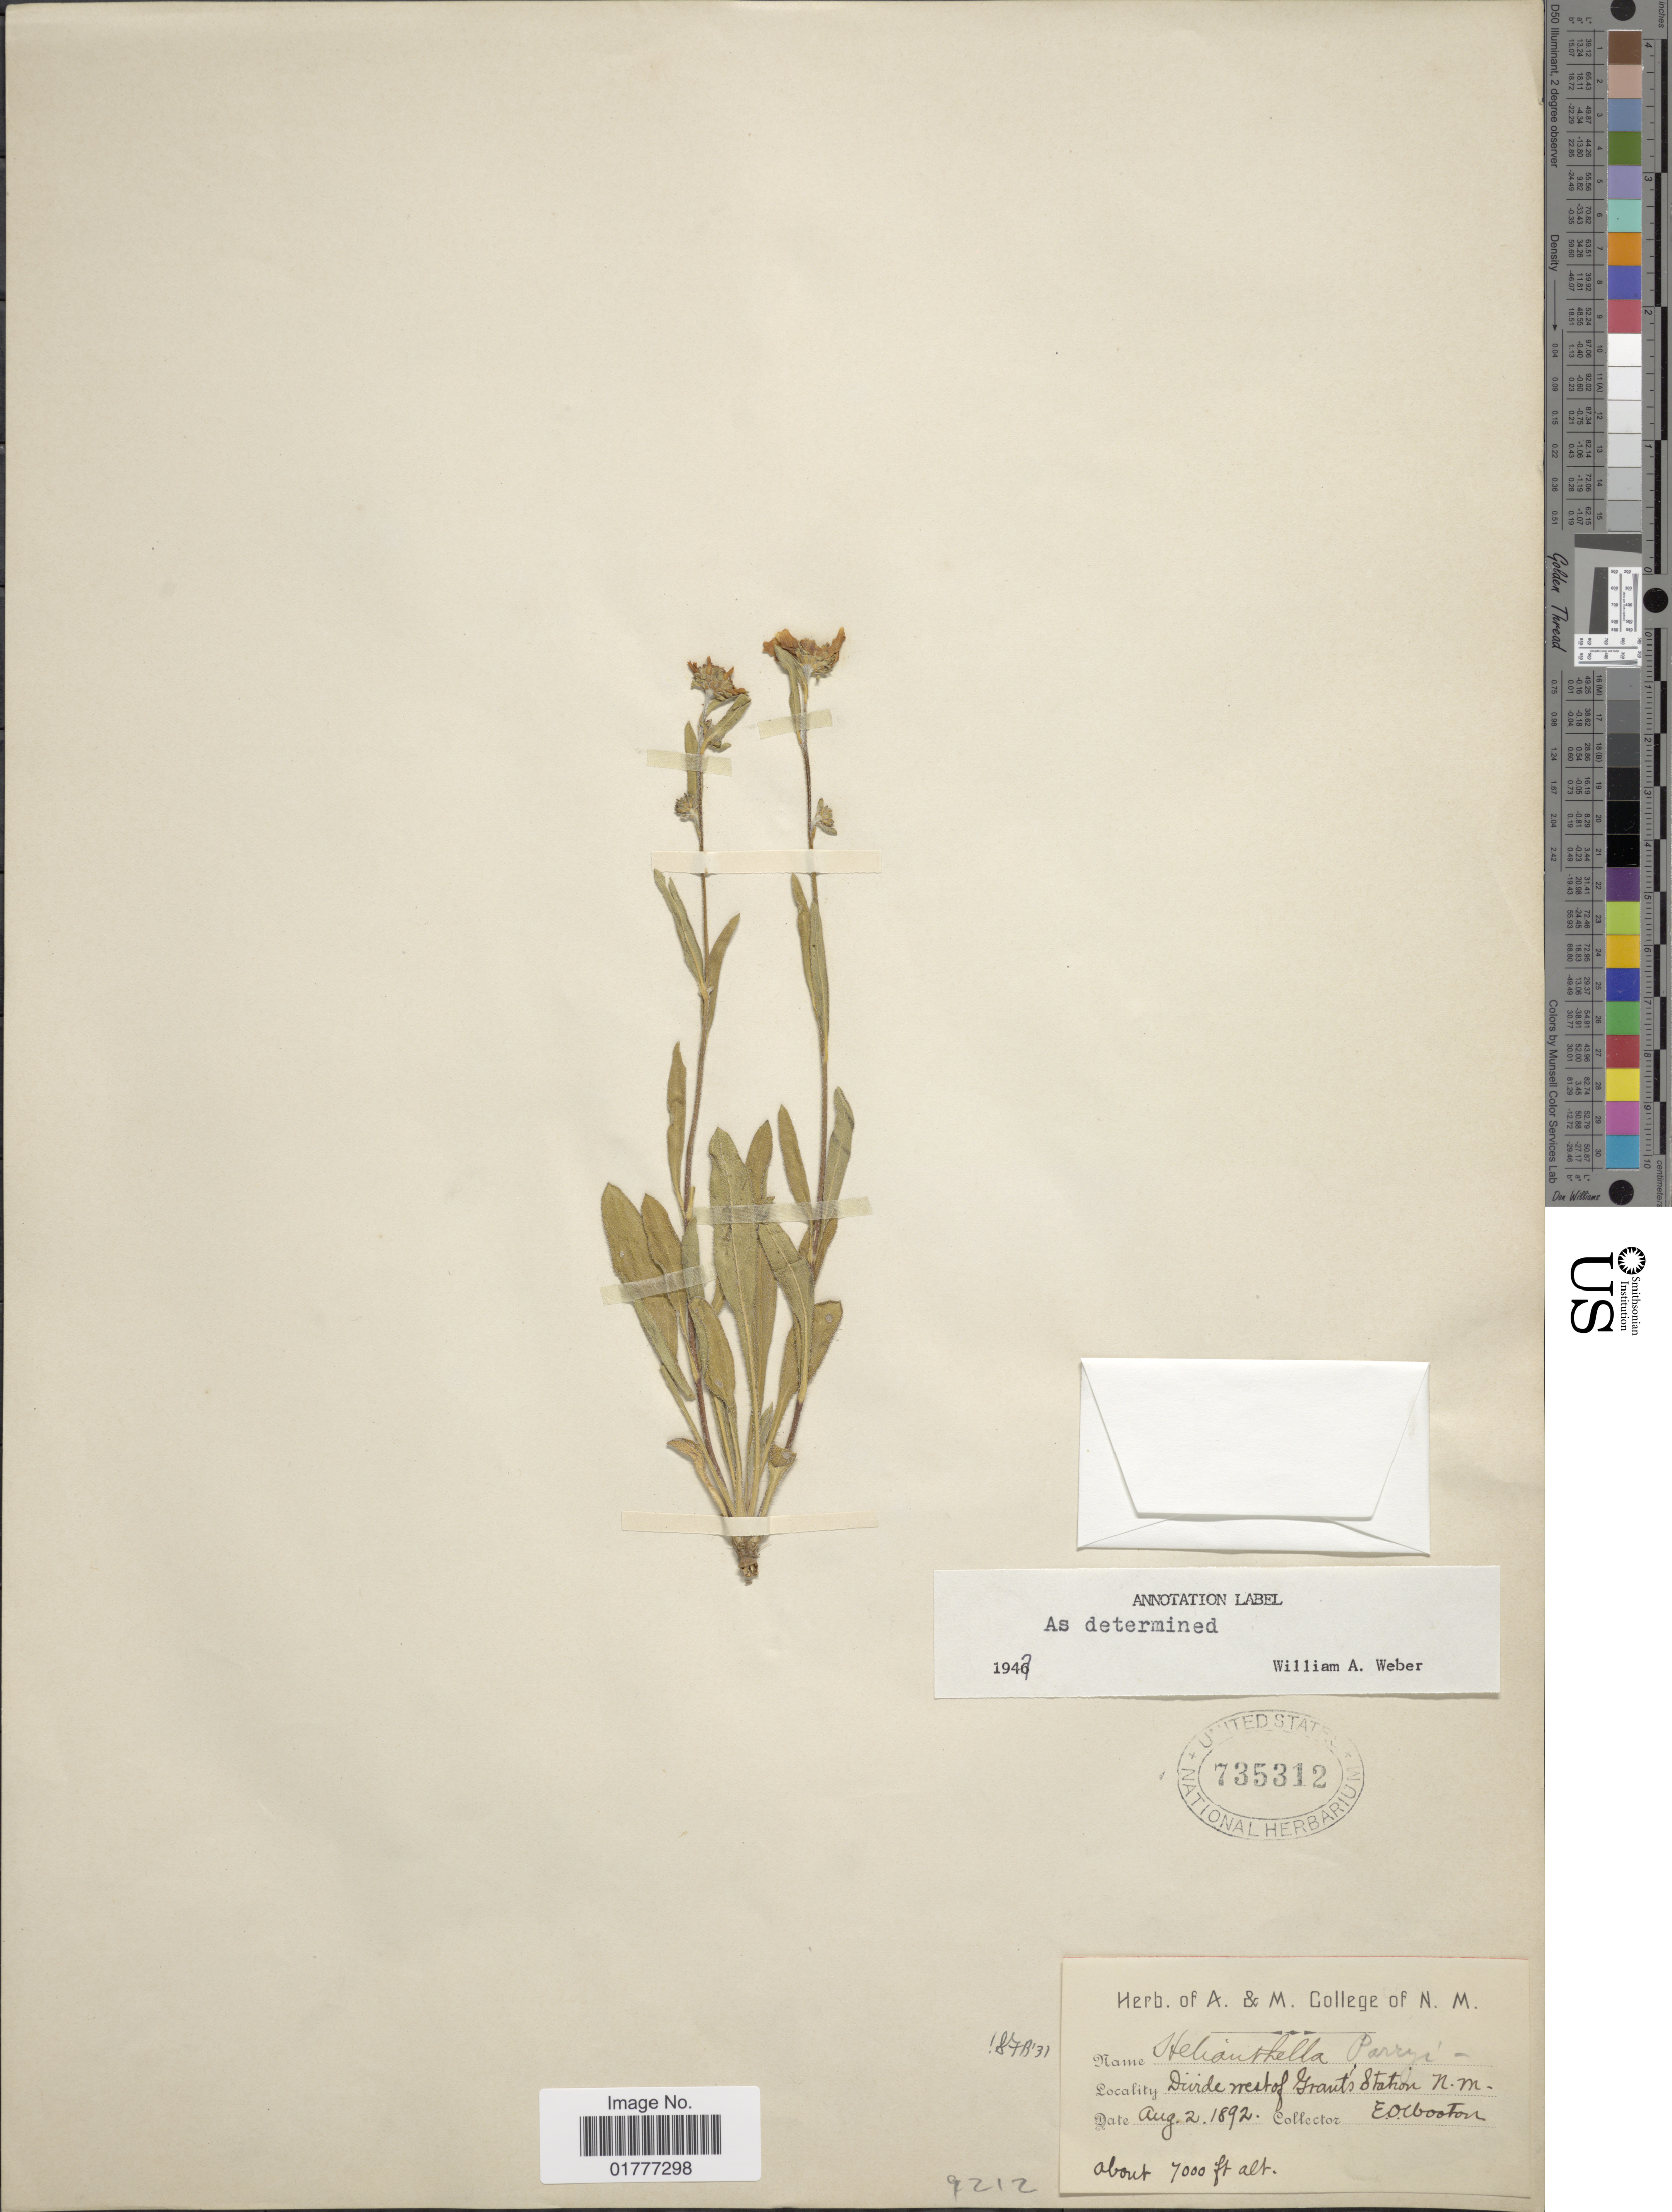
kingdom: Plantae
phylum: Tracheophyta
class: Magnoliopsida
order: Asterales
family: Asteraceae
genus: Helianthella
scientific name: Helianthella parryi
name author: A. Gray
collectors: E. O. Wooton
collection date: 1892-08-02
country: United States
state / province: New Mexico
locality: Divide west of Grants Station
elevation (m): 2134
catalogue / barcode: US 735312